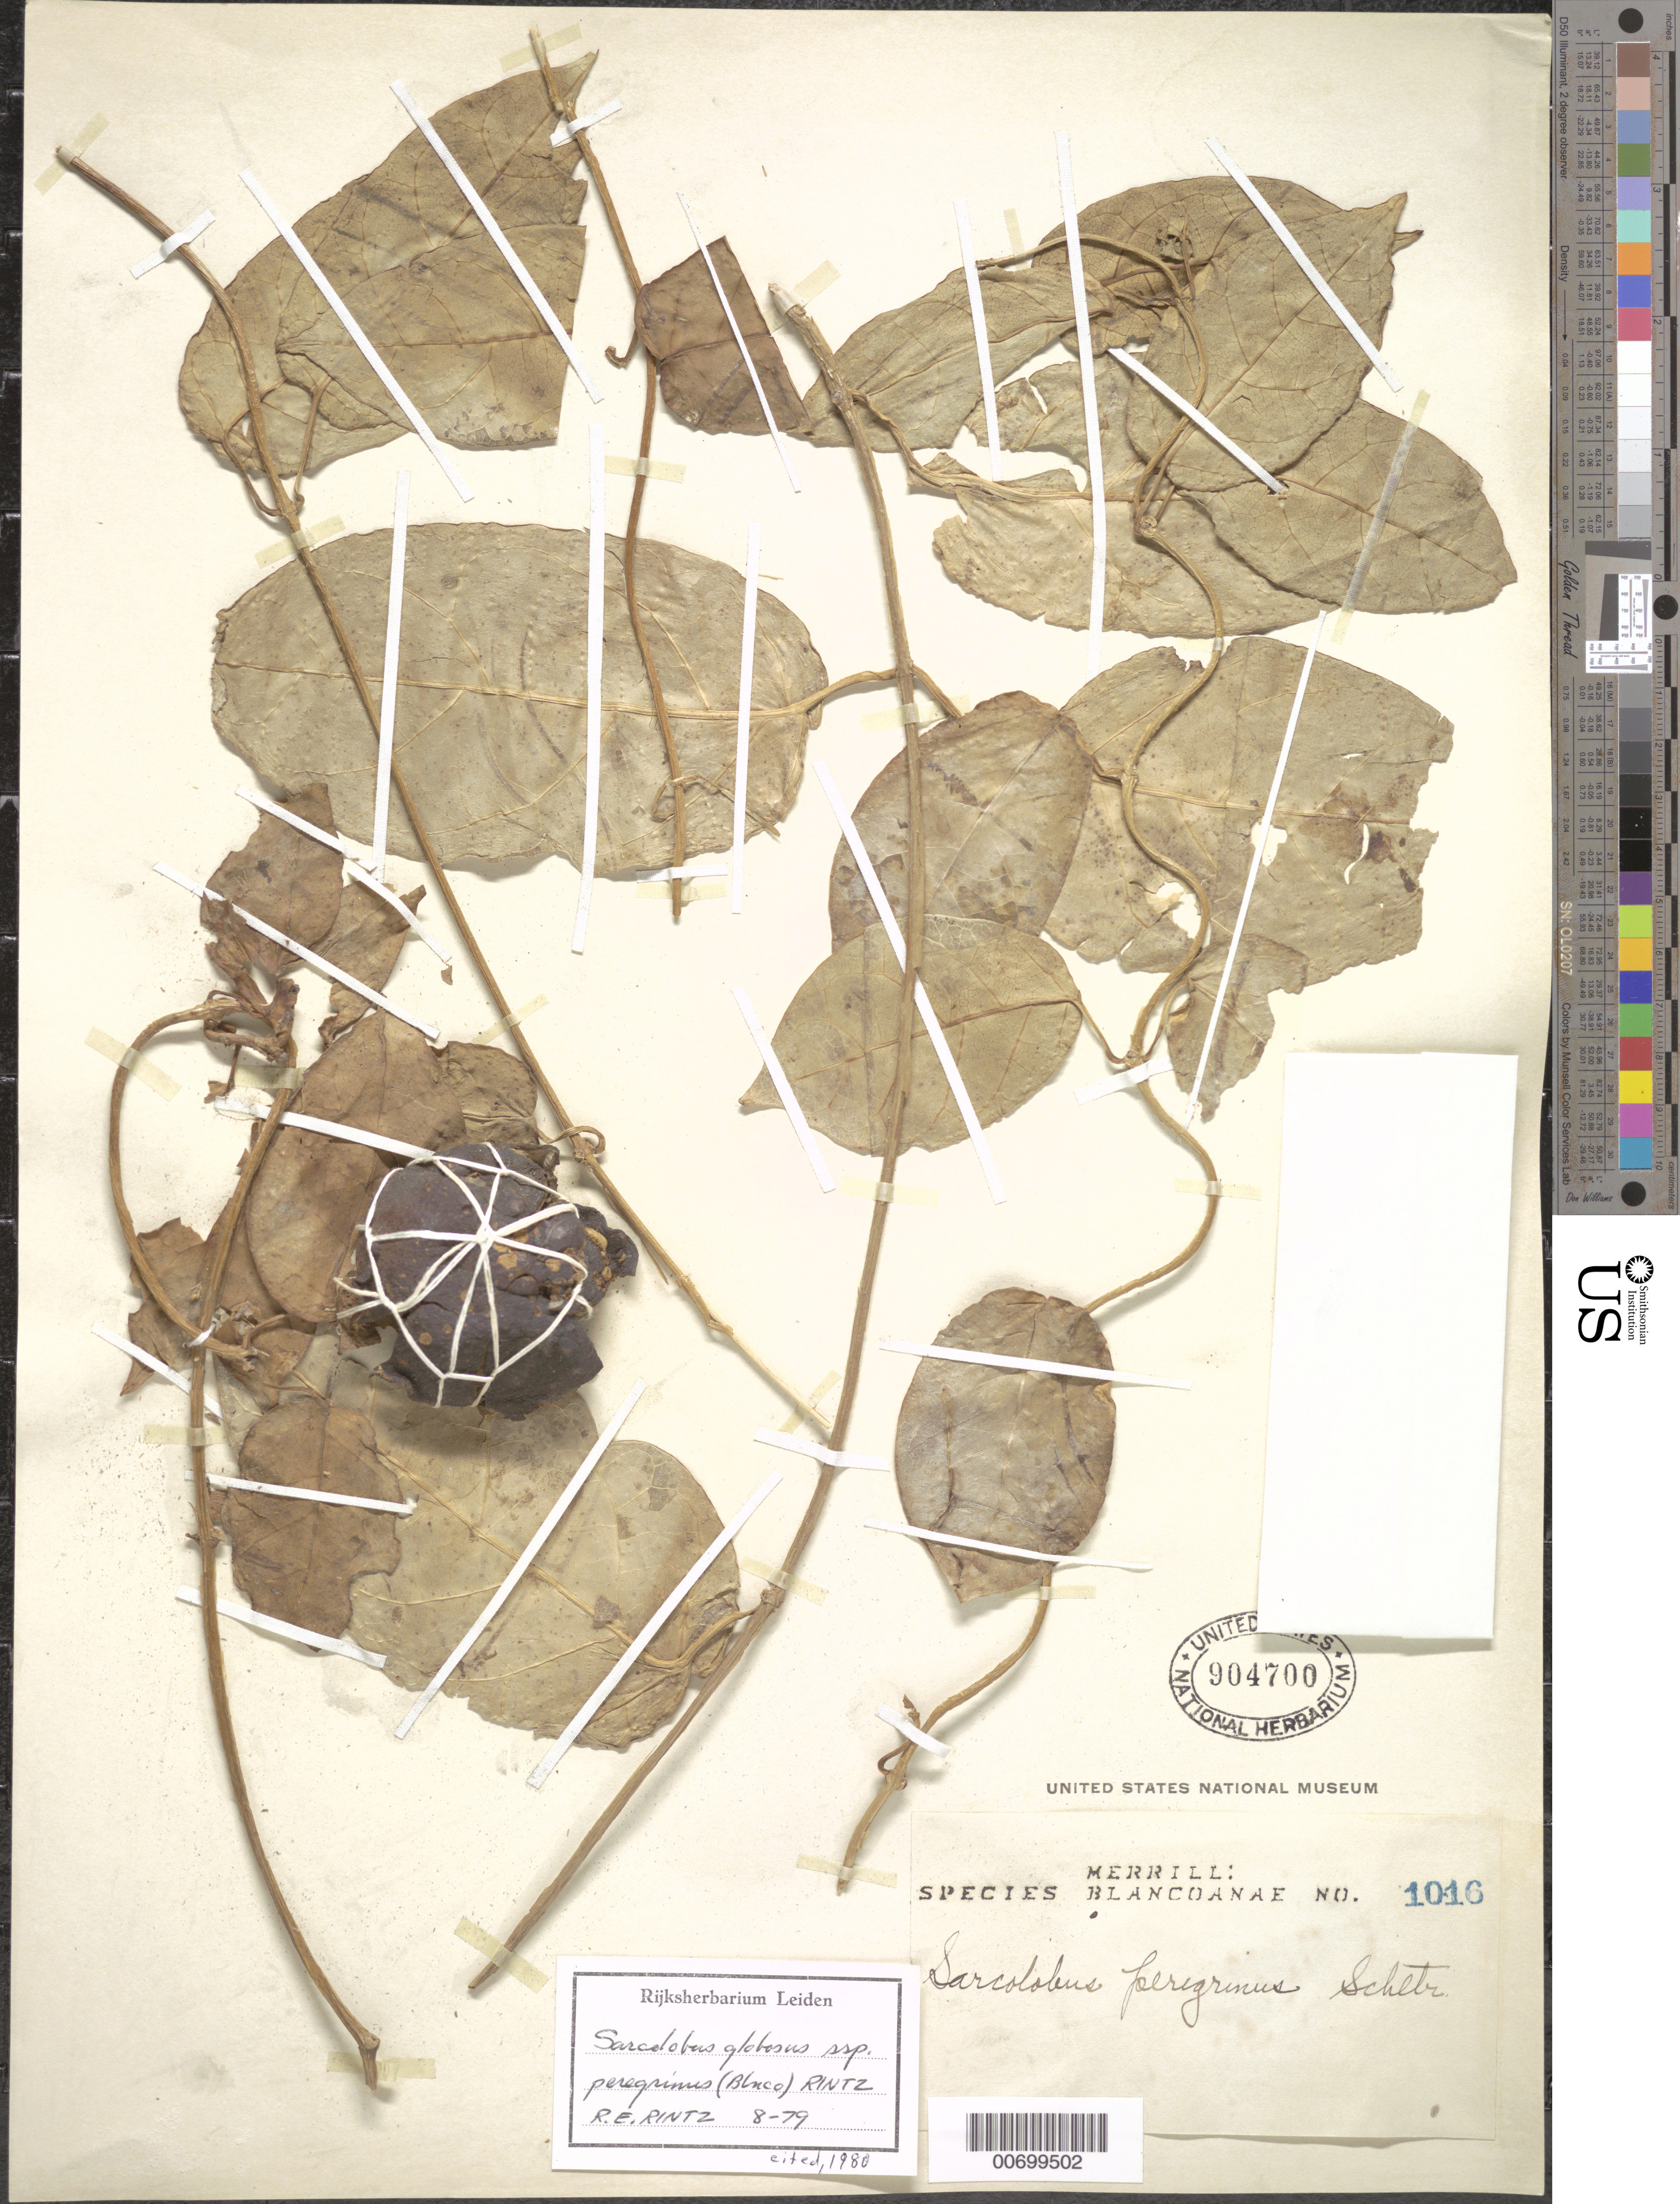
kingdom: Plantae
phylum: Tracheophyta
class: Magnoliopsida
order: Asterales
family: Asteraceae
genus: Gynura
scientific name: Gynura procumbens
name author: (Lour.) Merr.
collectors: E. D. Merrill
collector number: Sp. Blancoan. 0950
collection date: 1915-10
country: Philippines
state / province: Calabarzon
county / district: Laguna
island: Luzon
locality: San Antonio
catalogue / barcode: US 904638-3